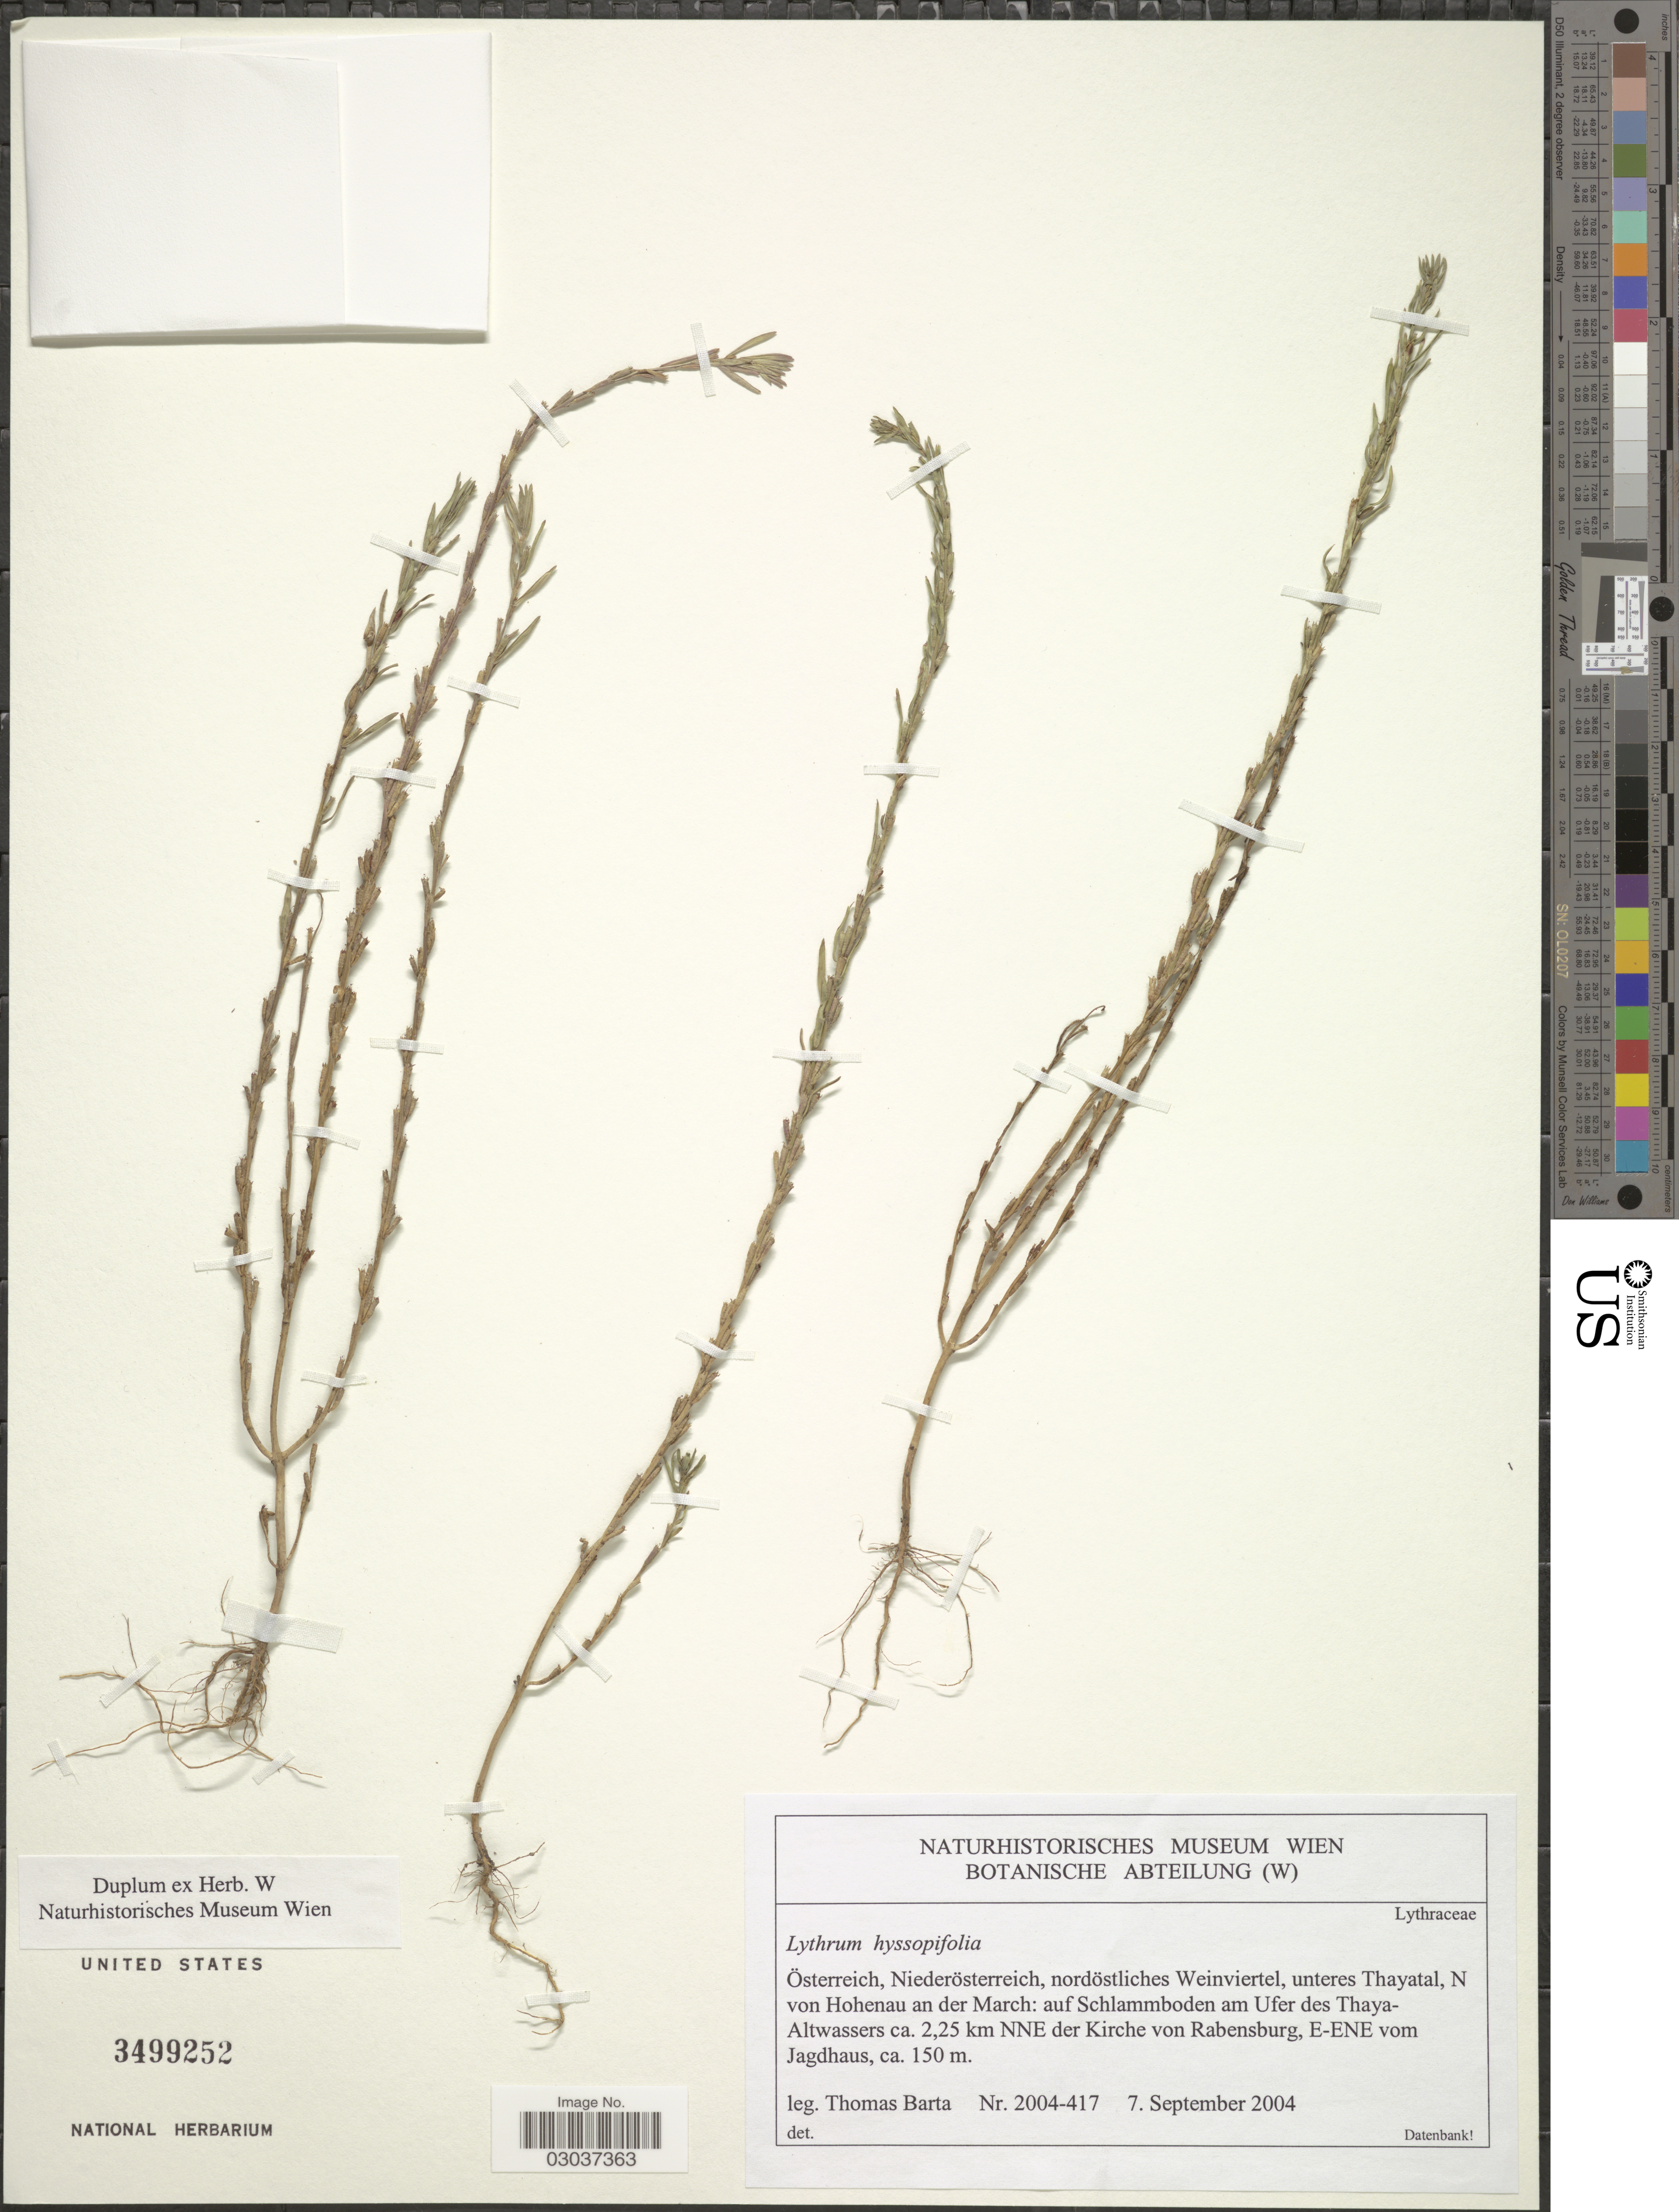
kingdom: Plantae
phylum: Tracheophyta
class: Magnoliopsida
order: Myrtales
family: Lythraceae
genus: Lythrum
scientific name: Lythrum hyssopifolia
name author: L.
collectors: T. Barta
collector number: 2004-417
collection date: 2004-09-07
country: Austria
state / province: Niederosterreich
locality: Österreich, Niederösterreich, nordöstliches Weinviertel, unteres Thayatal, N von Hohenau an der March: auf Schlammboden am Ufer des Thaya-Altwassers ca. 2,25 km NNE der Kirche von Rabensburg, E-ENE vom Jagdhaus.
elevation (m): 150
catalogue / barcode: US 3499252